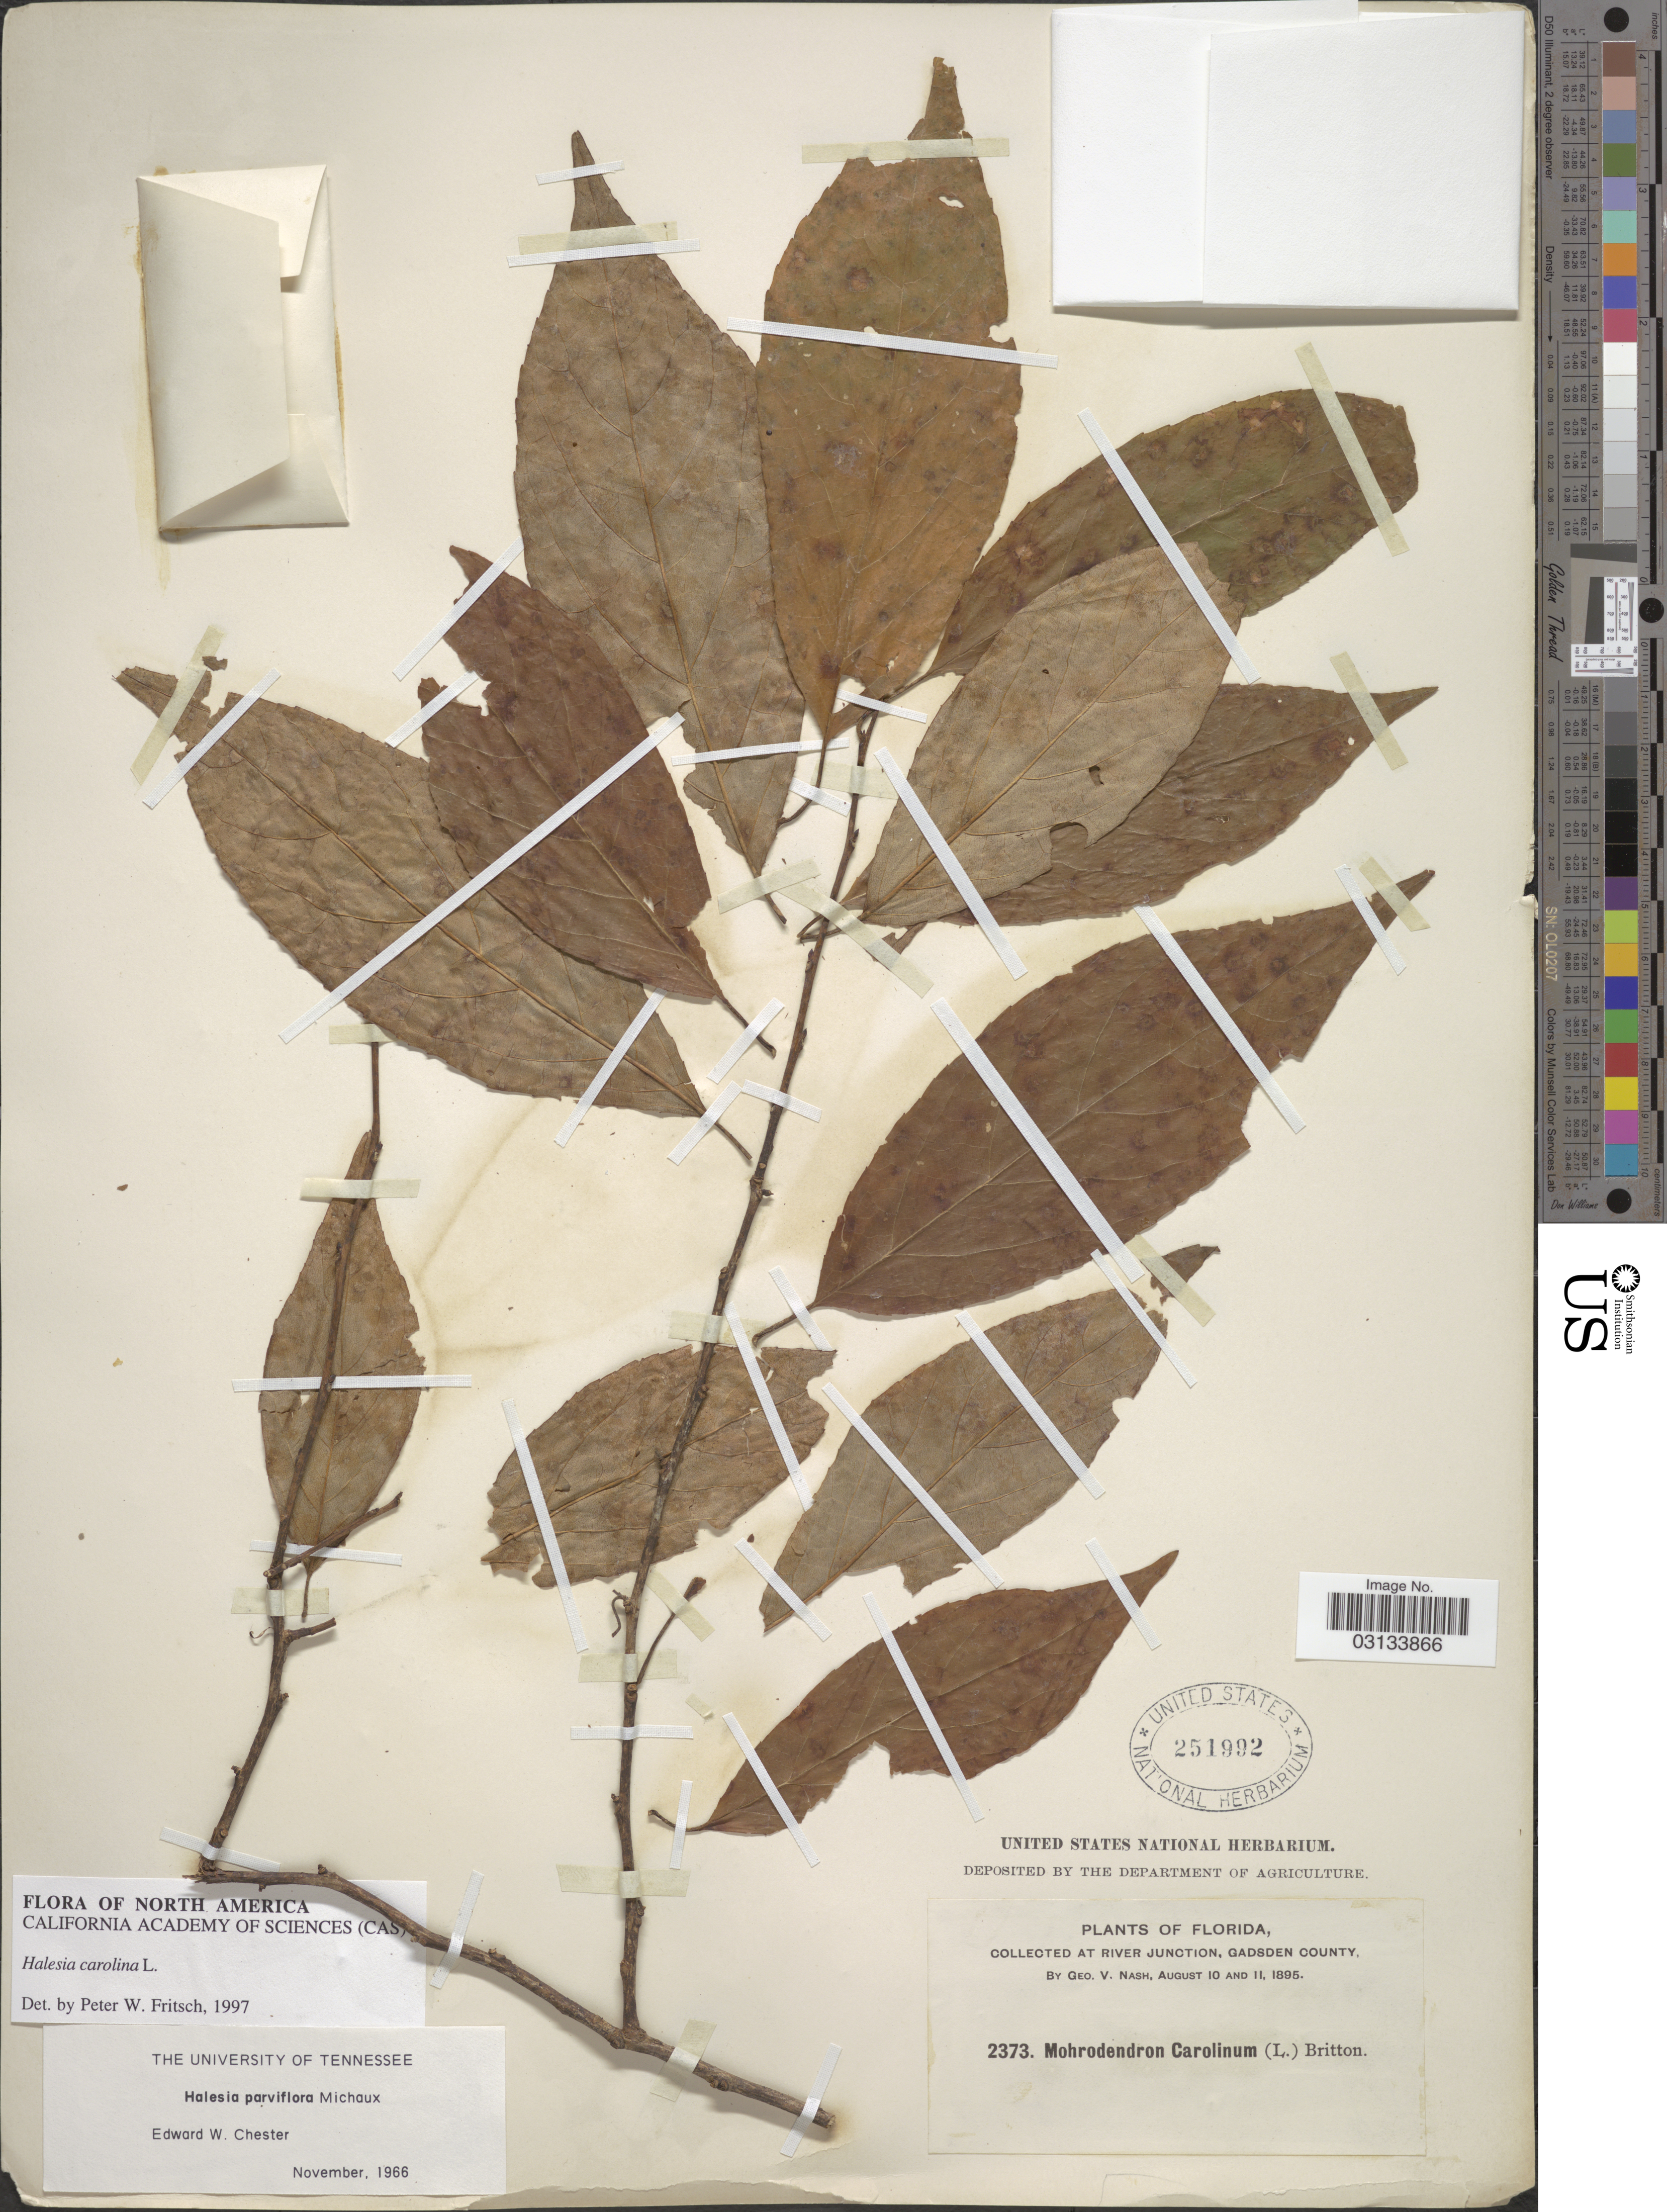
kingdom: Plantae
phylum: Tracheophyta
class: Magnoliopsida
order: Ericales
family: Styracaceae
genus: Halesia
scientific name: Halesia carolina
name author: L.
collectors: G. V. Nash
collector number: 2373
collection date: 1895-08-10/1895-08-11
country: United States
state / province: Florida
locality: River Junction, Gadsden County.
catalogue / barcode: US 251992